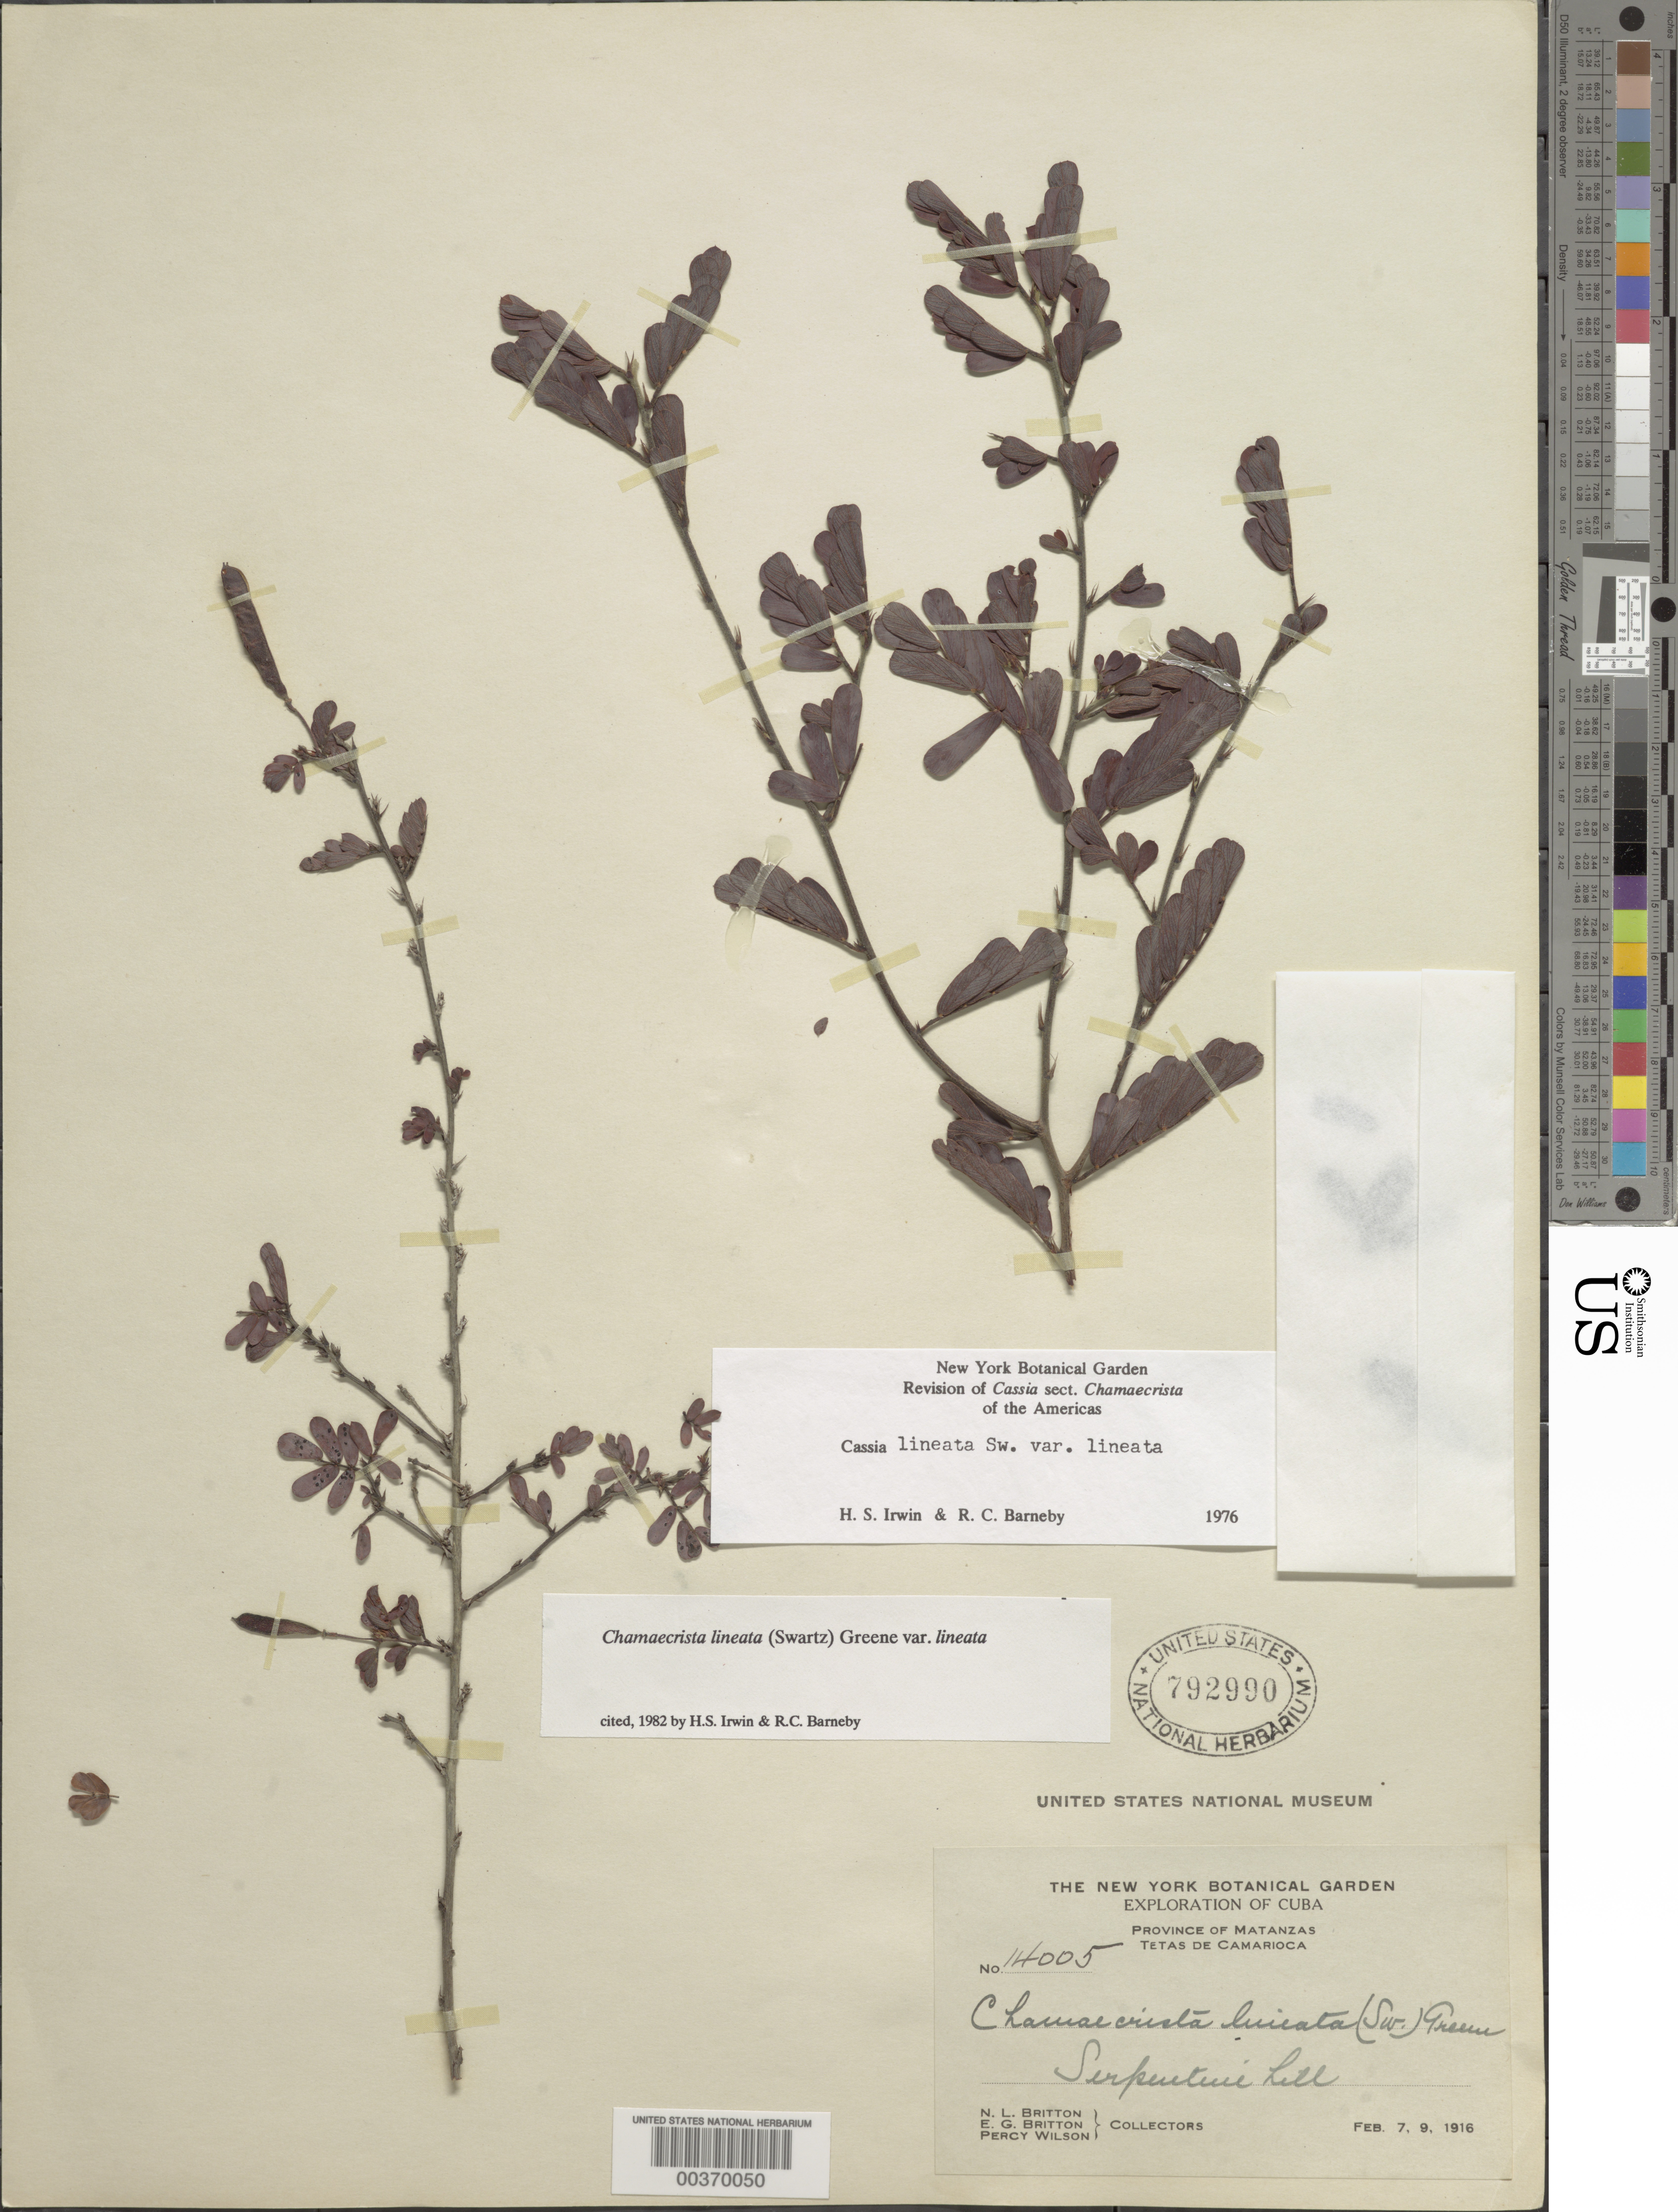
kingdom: Plantae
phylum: Tracheophyta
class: Magnoliopsida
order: Fabales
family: Fabaceae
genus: Chamaecrista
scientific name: Chamaecrista lineata var. lineata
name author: (Sw.) Greene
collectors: N. Britton, E. G. Britton & P. Wilson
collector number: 14005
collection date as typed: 07 Feb 1916 and 09 Feb 1916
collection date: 1916-02-07,1916-02-09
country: Cuba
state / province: Matanzas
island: Greater Antilles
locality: Tetas de camarioca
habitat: Serpentine hill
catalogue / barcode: US 792990